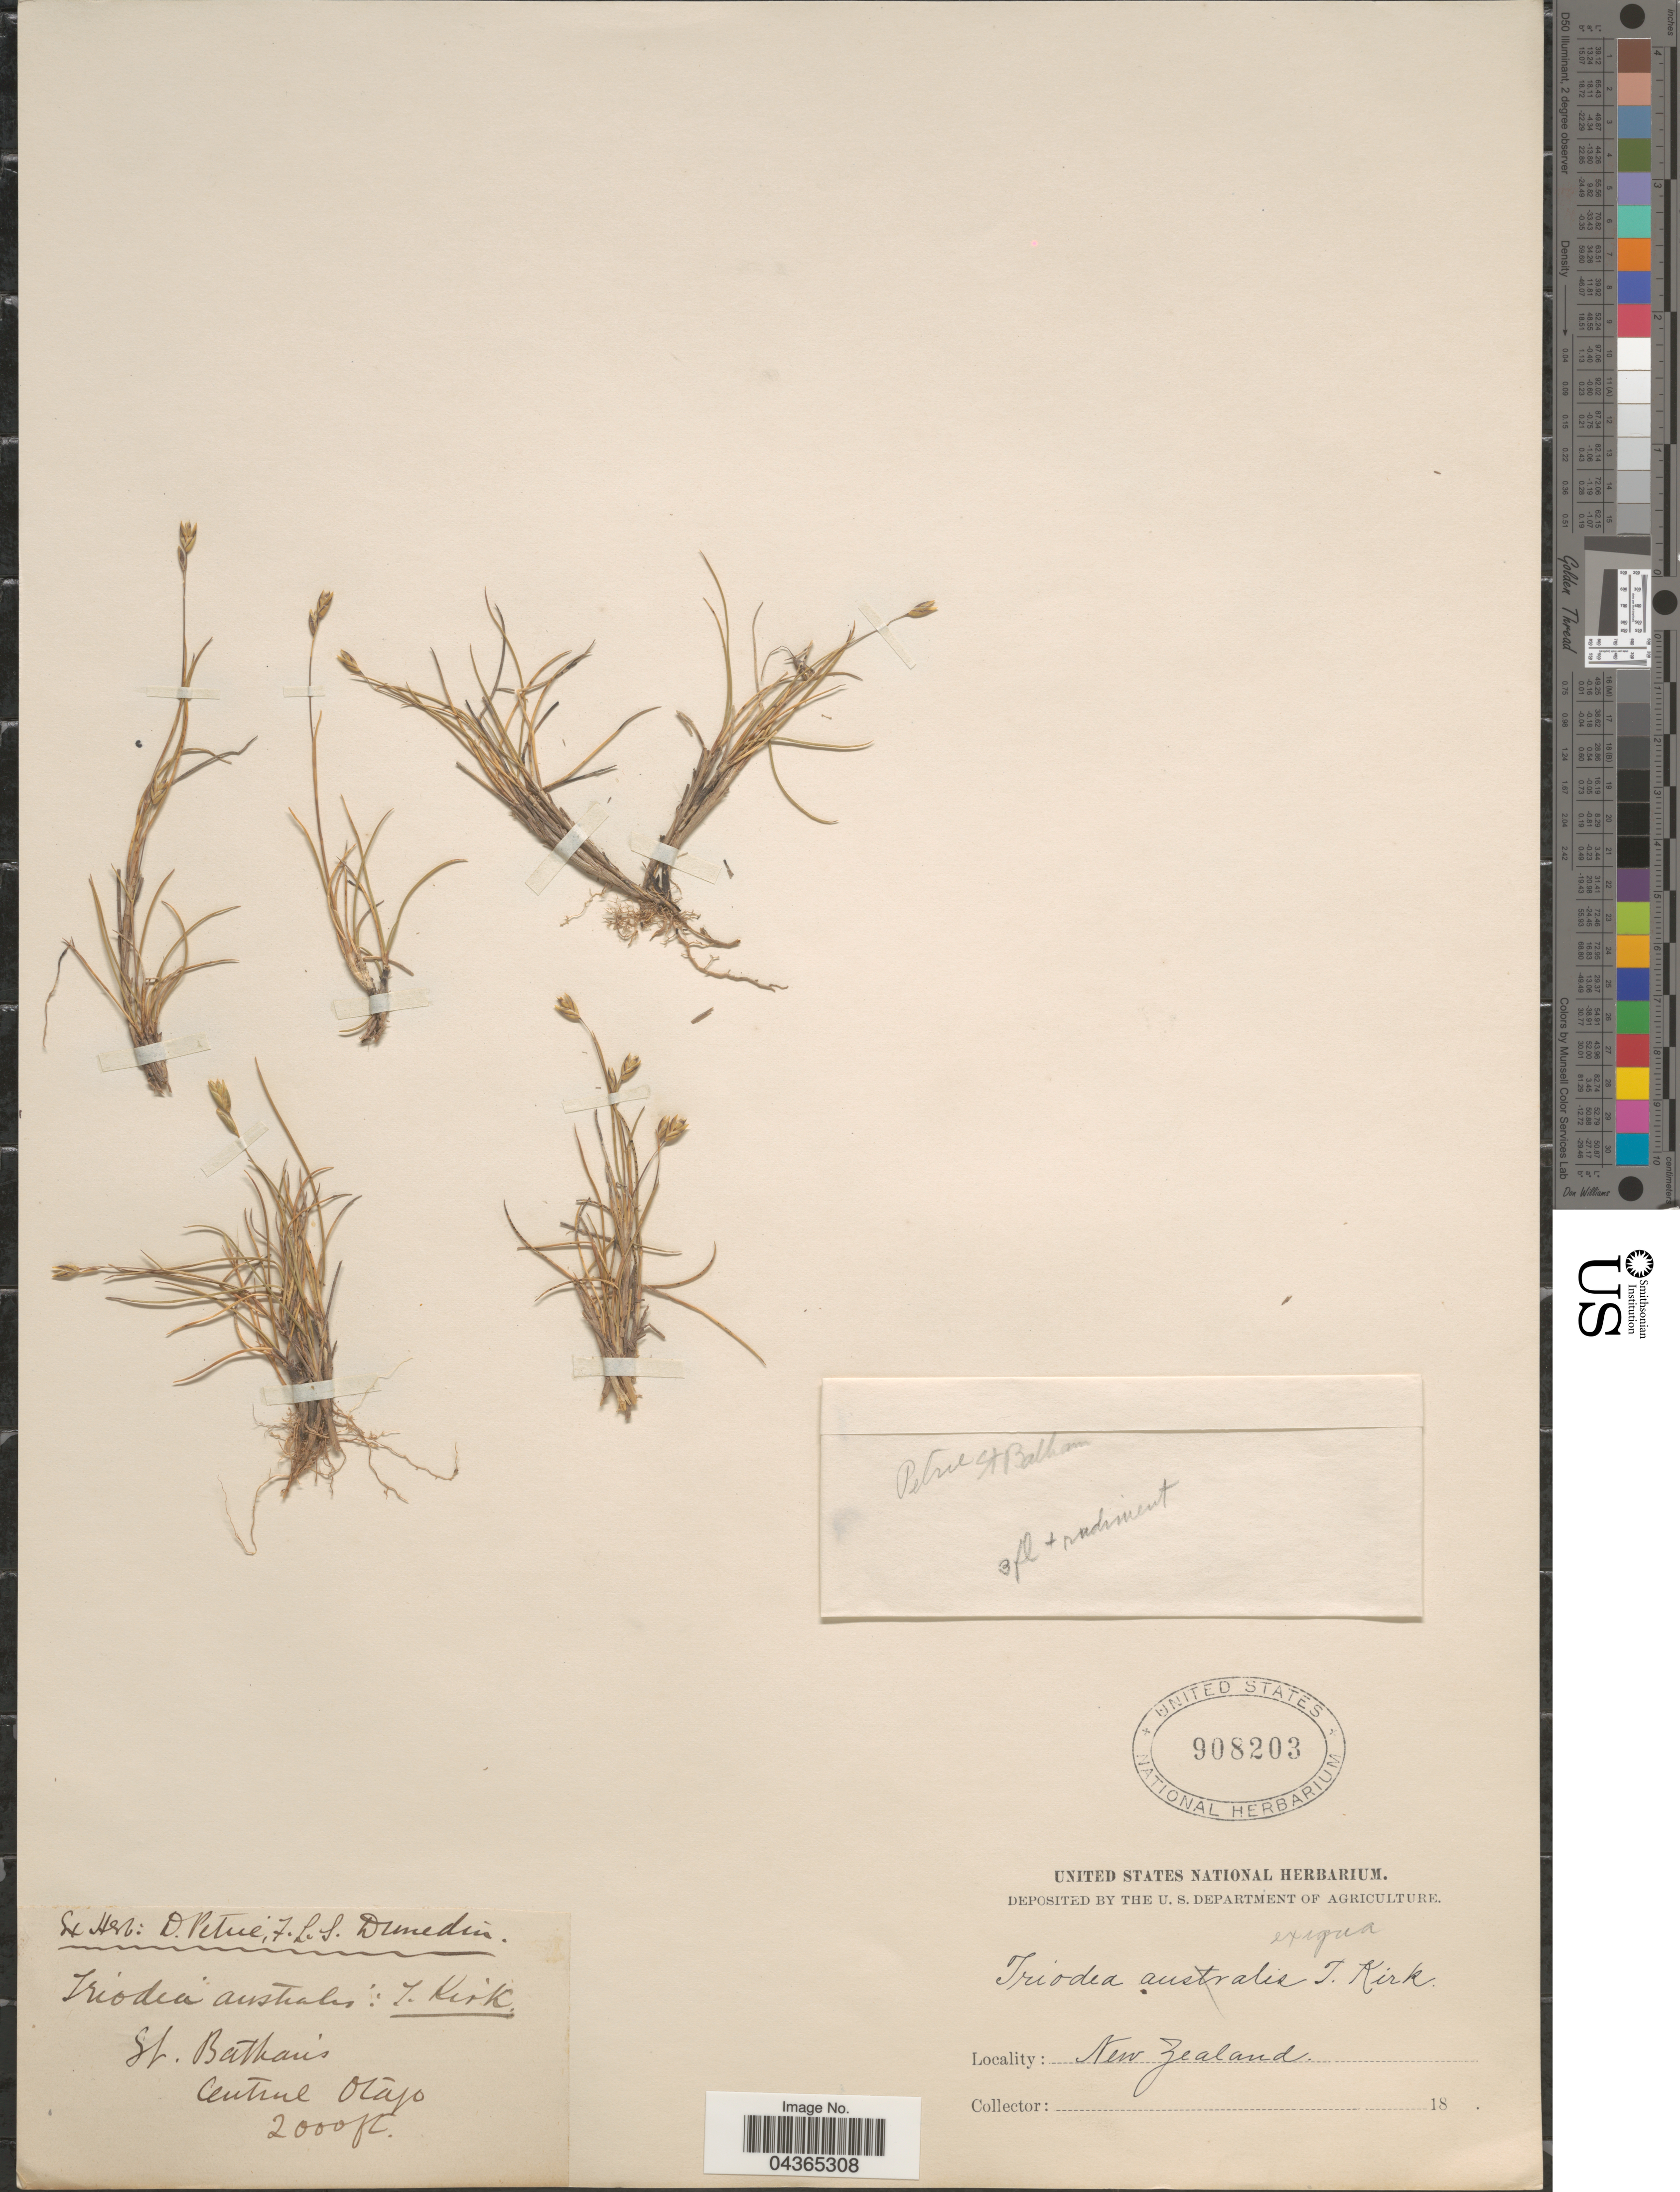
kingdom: Plantae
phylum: Tracheophyta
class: Liliopsida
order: Poales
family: Poaceae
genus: Rytidosperma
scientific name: Rytidosperma exiguum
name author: (Kirk) H.P. Linder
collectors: D. Petrie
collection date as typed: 18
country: New Zealand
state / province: Otago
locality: St. Bathan's, Central Otago.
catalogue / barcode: US 908203